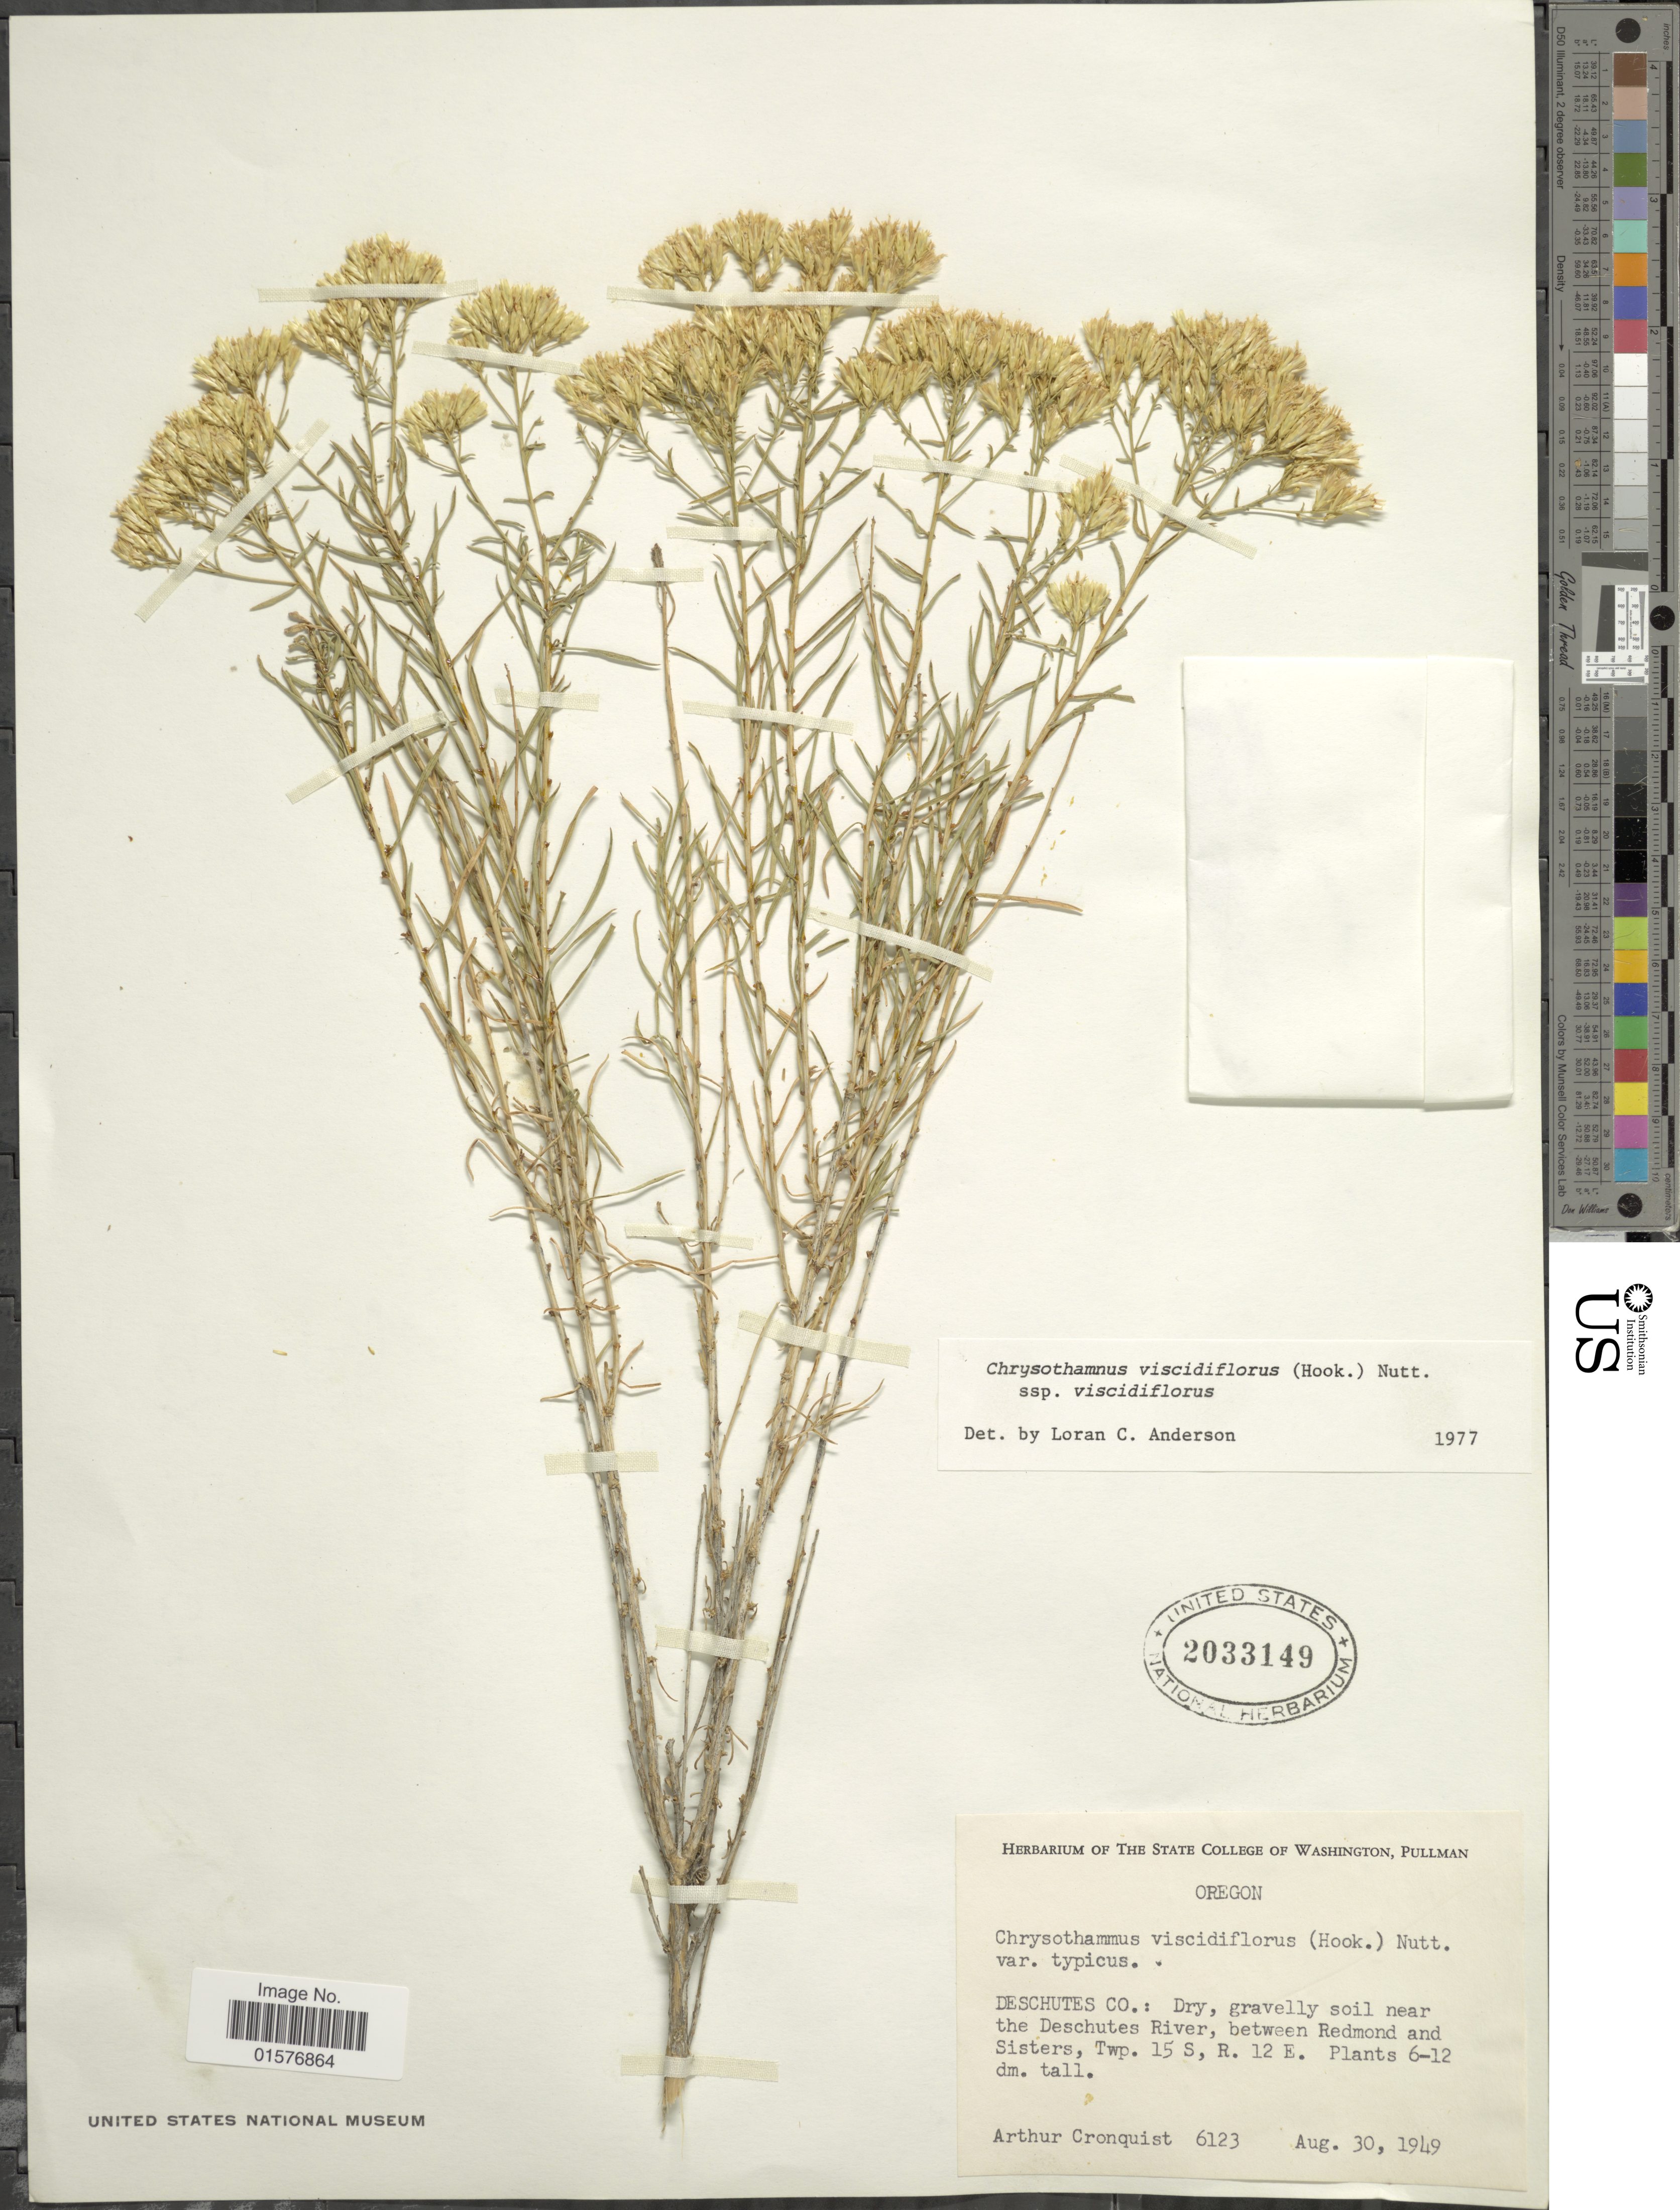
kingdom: Plantae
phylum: Tracheophyta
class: Magnoliopsida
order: Asterales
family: Asteraceae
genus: Chrysothamnus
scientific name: Chrysothamnus viscidiflorus subsp. viscidiflorus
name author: (Hook.) Nutt.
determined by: Urbatsch, Lowell E., Curator (LSU), Louisiana State University (UNITED STATES)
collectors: A. J. Cronquist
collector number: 6123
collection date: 1949-08-30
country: United States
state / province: Oregon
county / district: Deschutes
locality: Deschutes Co.: Dry, gravelly soil near the Deschutes River, between Redmond and Sisters, Twp. 15 S, R. 12 E.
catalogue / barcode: US 2033149